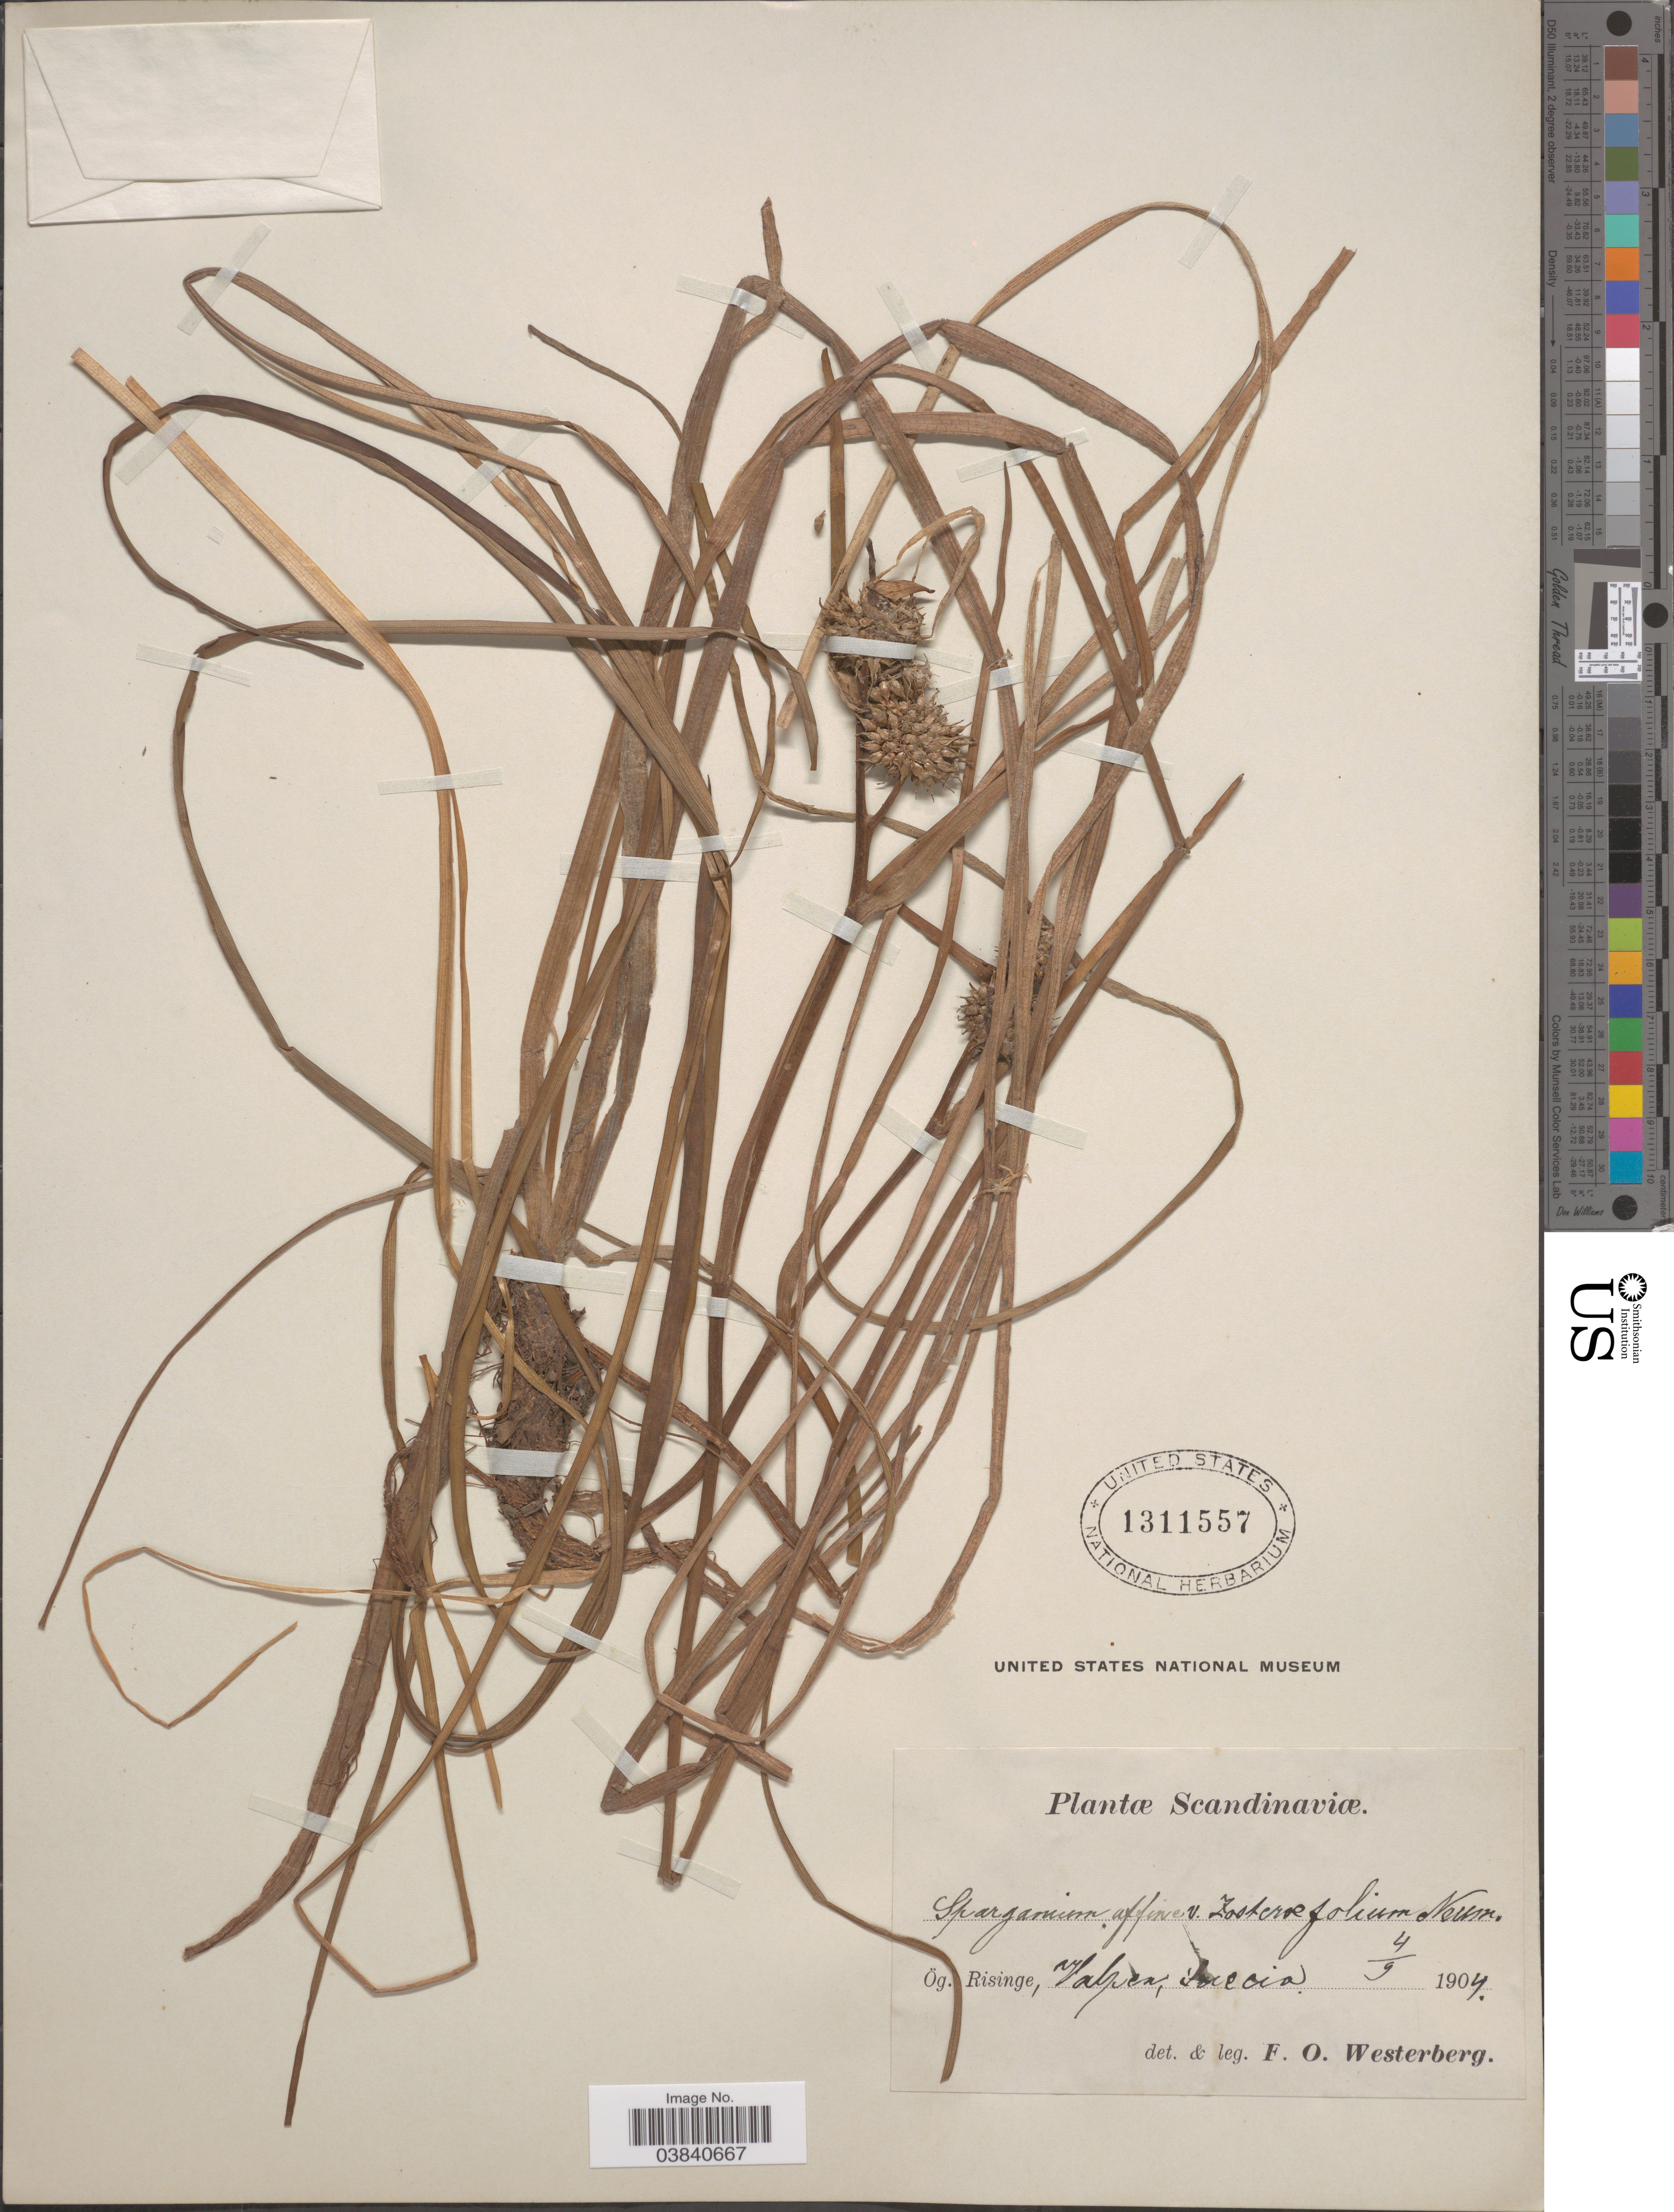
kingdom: Plantae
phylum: Tracheophyta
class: Liliopsida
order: Poales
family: Typhaceae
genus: Sparganium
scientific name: Sparganium affine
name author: Schnizl.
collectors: F. Westerberg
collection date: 1904-09-04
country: Sweden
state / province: Östergötland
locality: Scandinaviæ. Ög. Risinge, Valpen, Suecia.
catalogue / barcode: US 1311557